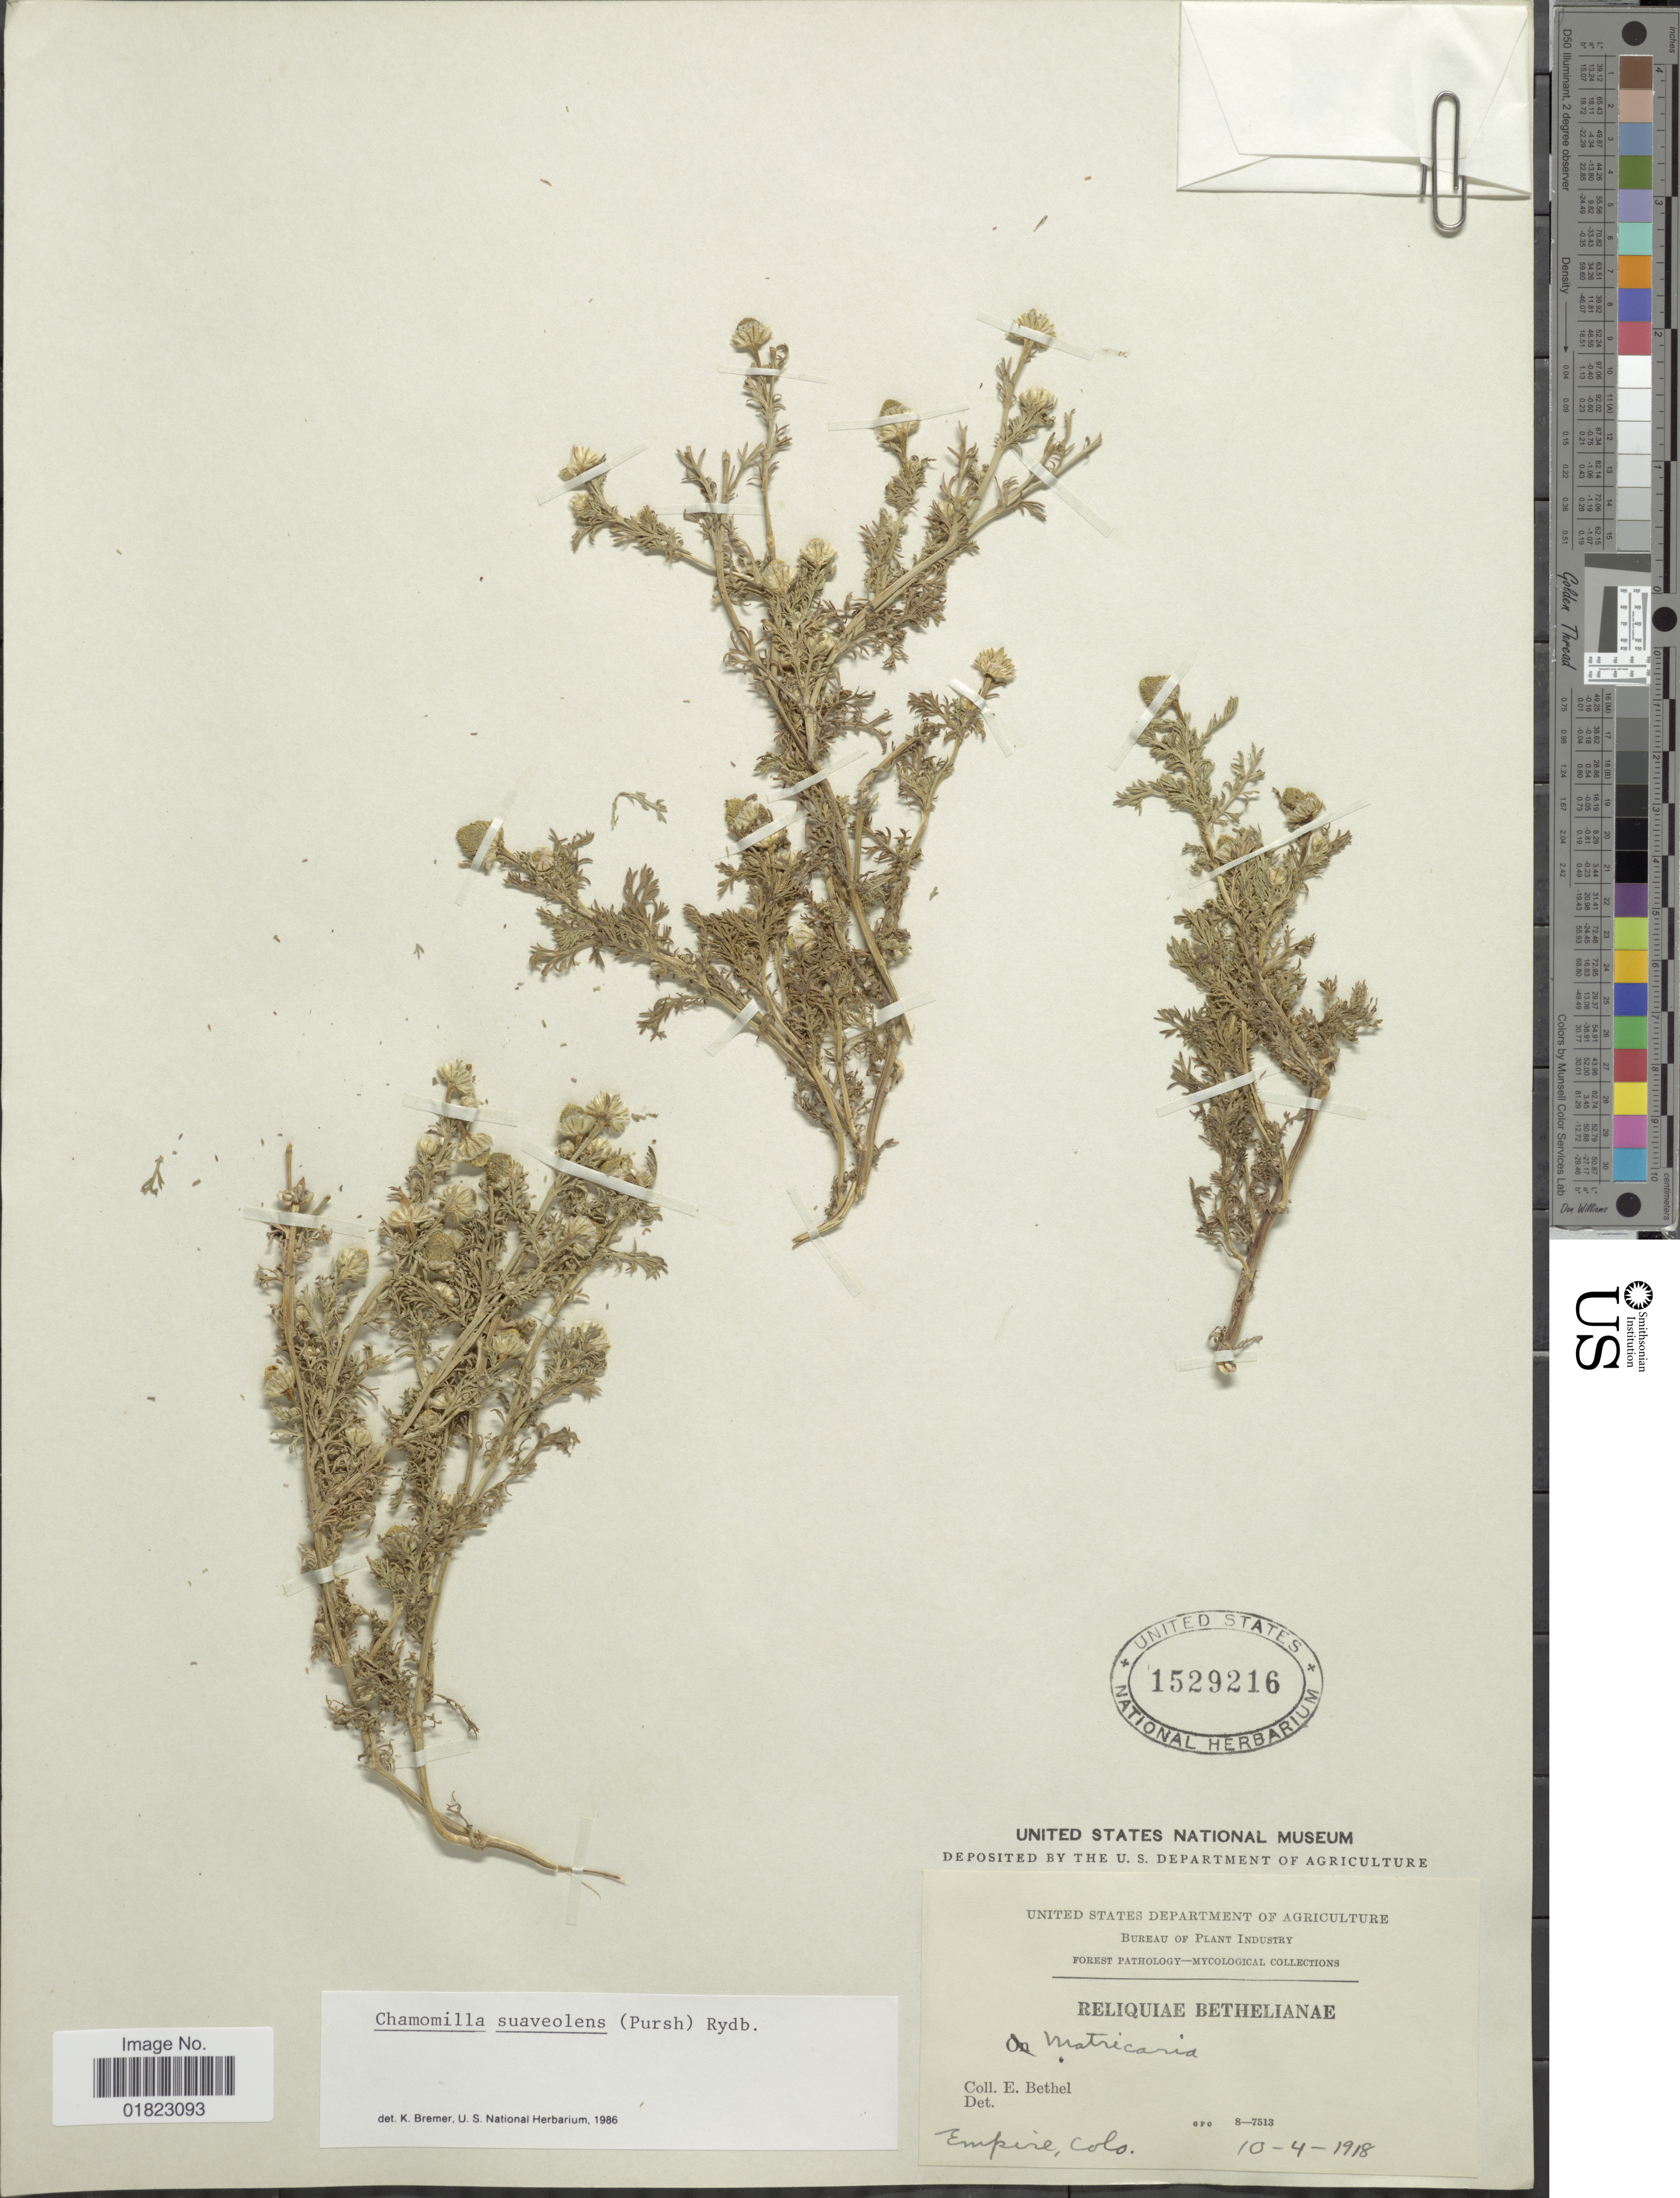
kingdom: Plantae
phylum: Tracheophyta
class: Magnoliopsida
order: Asterales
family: Asteraceae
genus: Matricaria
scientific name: Matricaria matricarioides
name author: (Less.) Porter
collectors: E. Bethel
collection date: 1918-04-10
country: United States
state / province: Colorado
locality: Empire, Colo.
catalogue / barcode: US 1529216